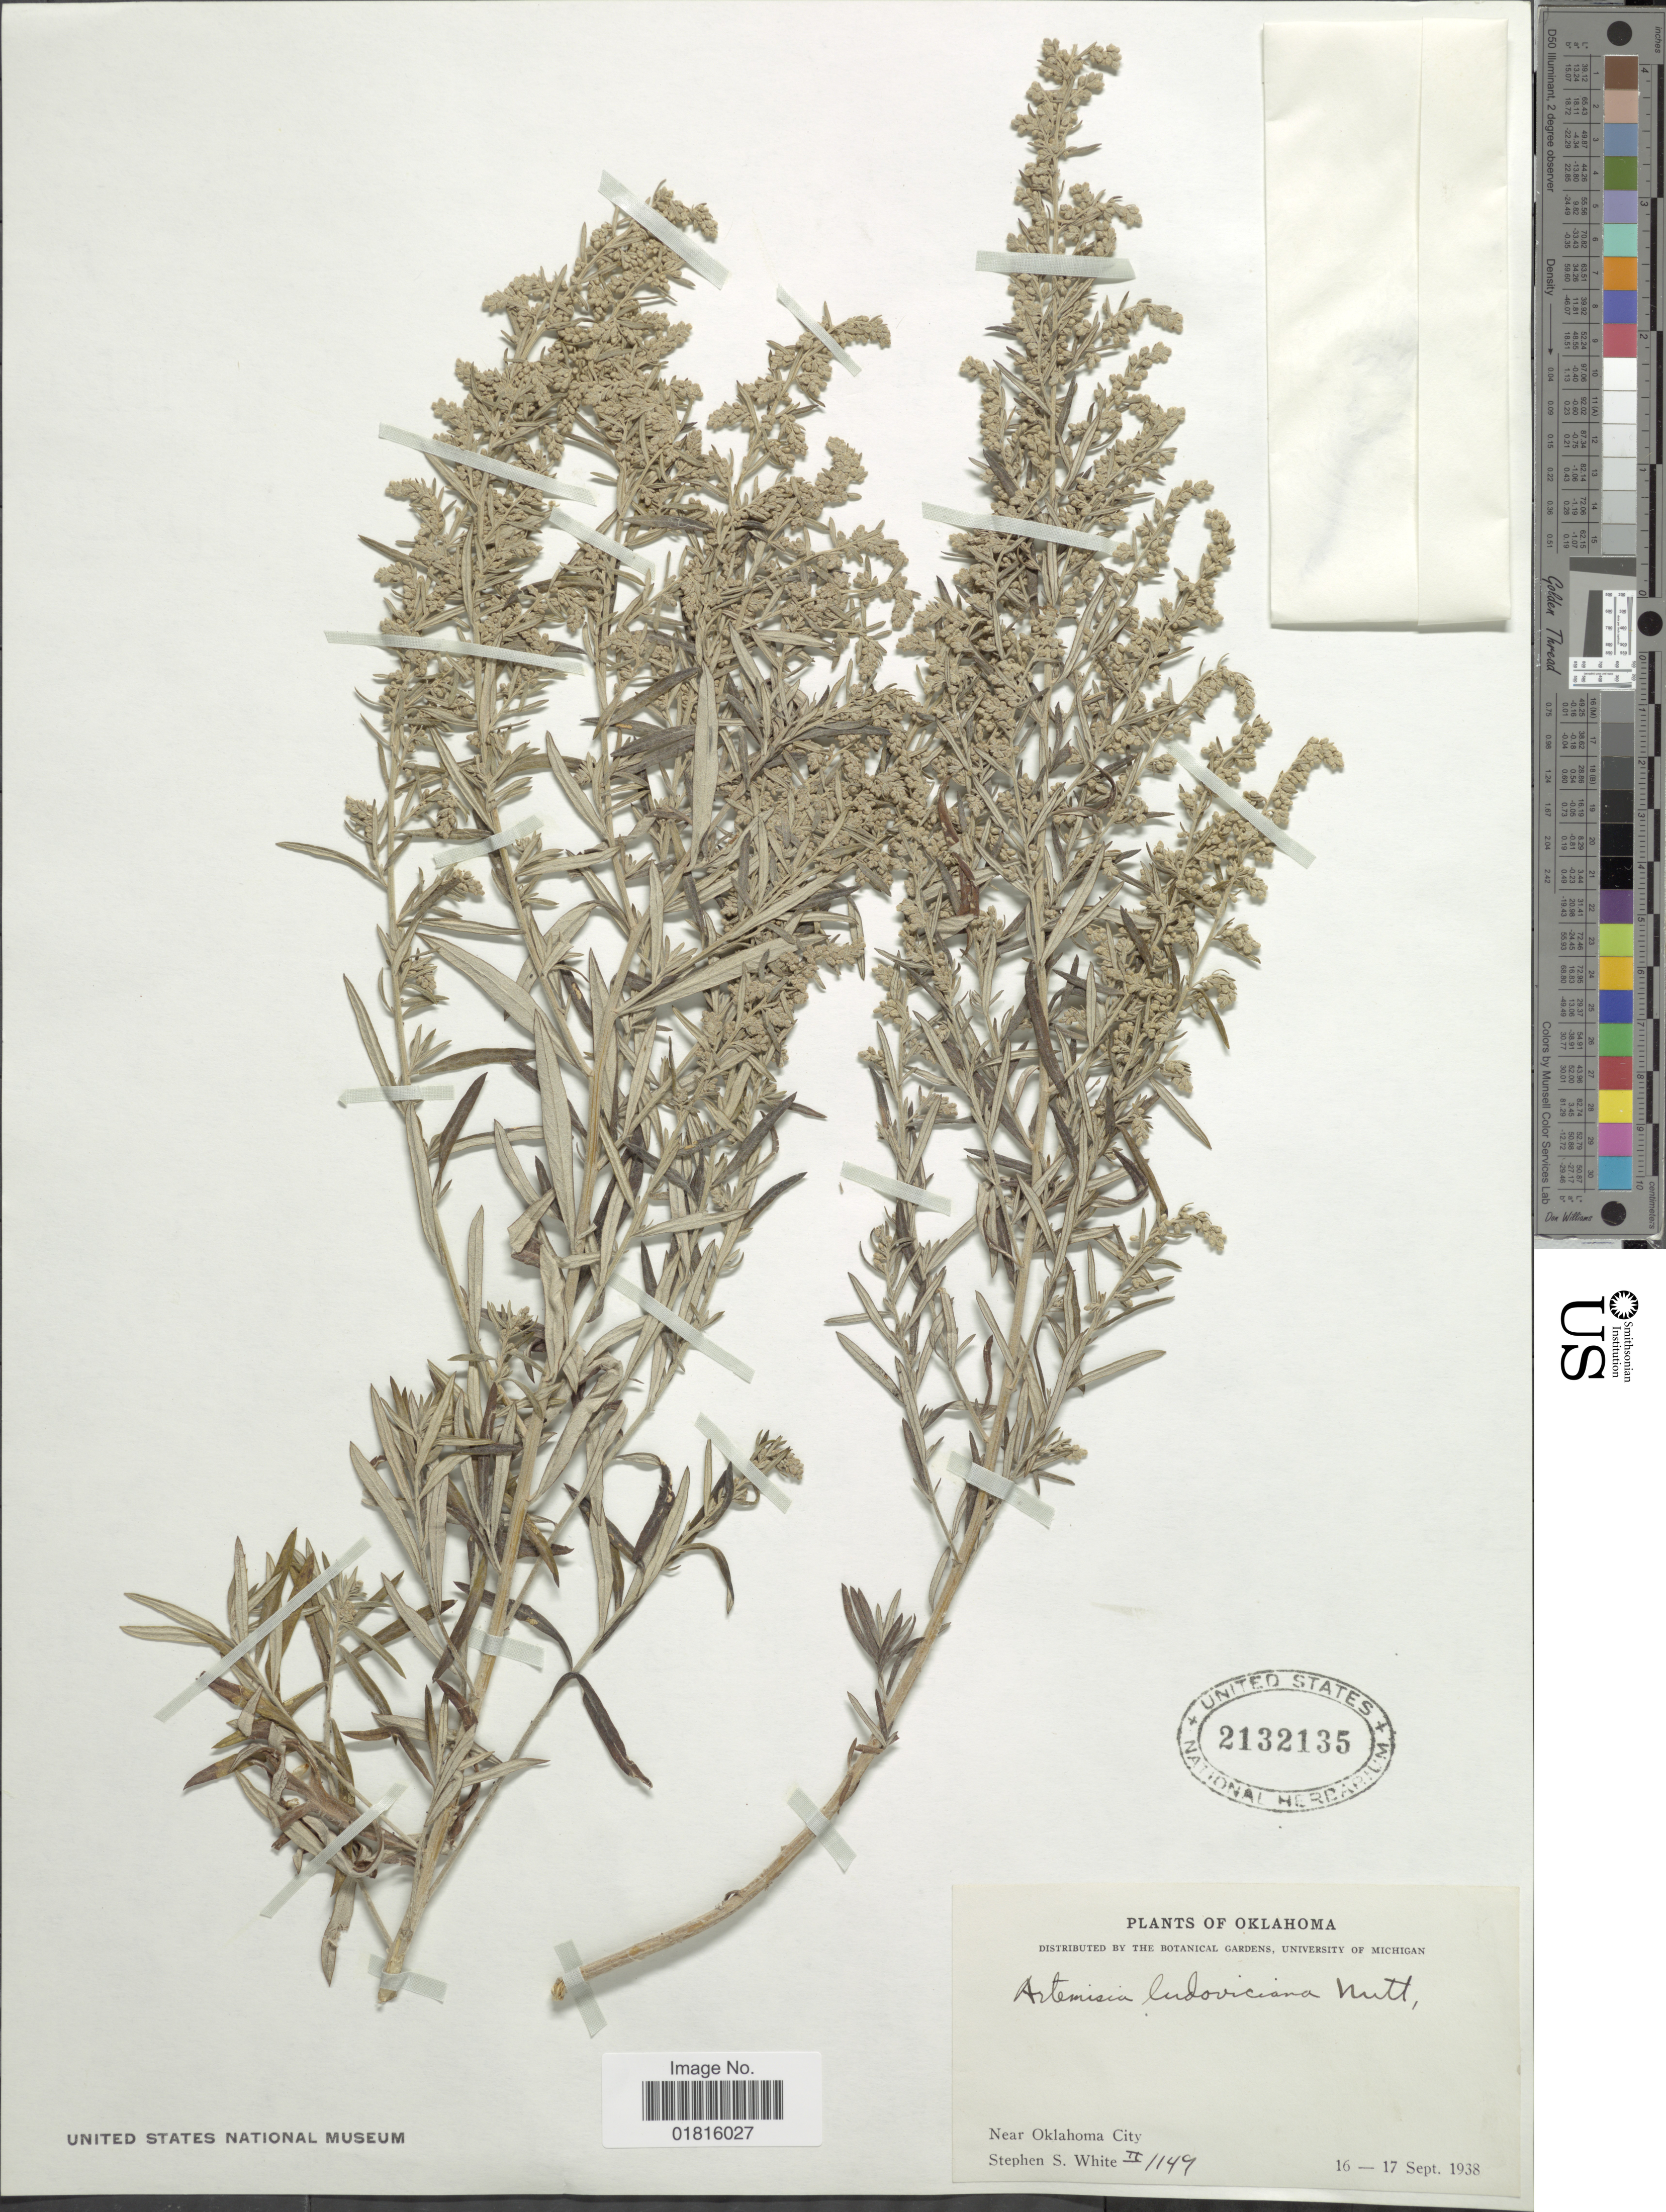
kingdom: Plantae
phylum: Tracheophyta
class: Magnoliopsida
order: Asterales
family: Asteraceae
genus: Artemisia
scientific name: Artemisia ludoviciana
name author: Nutt.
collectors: S. S. White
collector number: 1149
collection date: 1938-09-16/1938-09-17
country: United States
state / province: Oklahoma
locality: Near Oklahoma City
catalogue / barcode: US 2132135